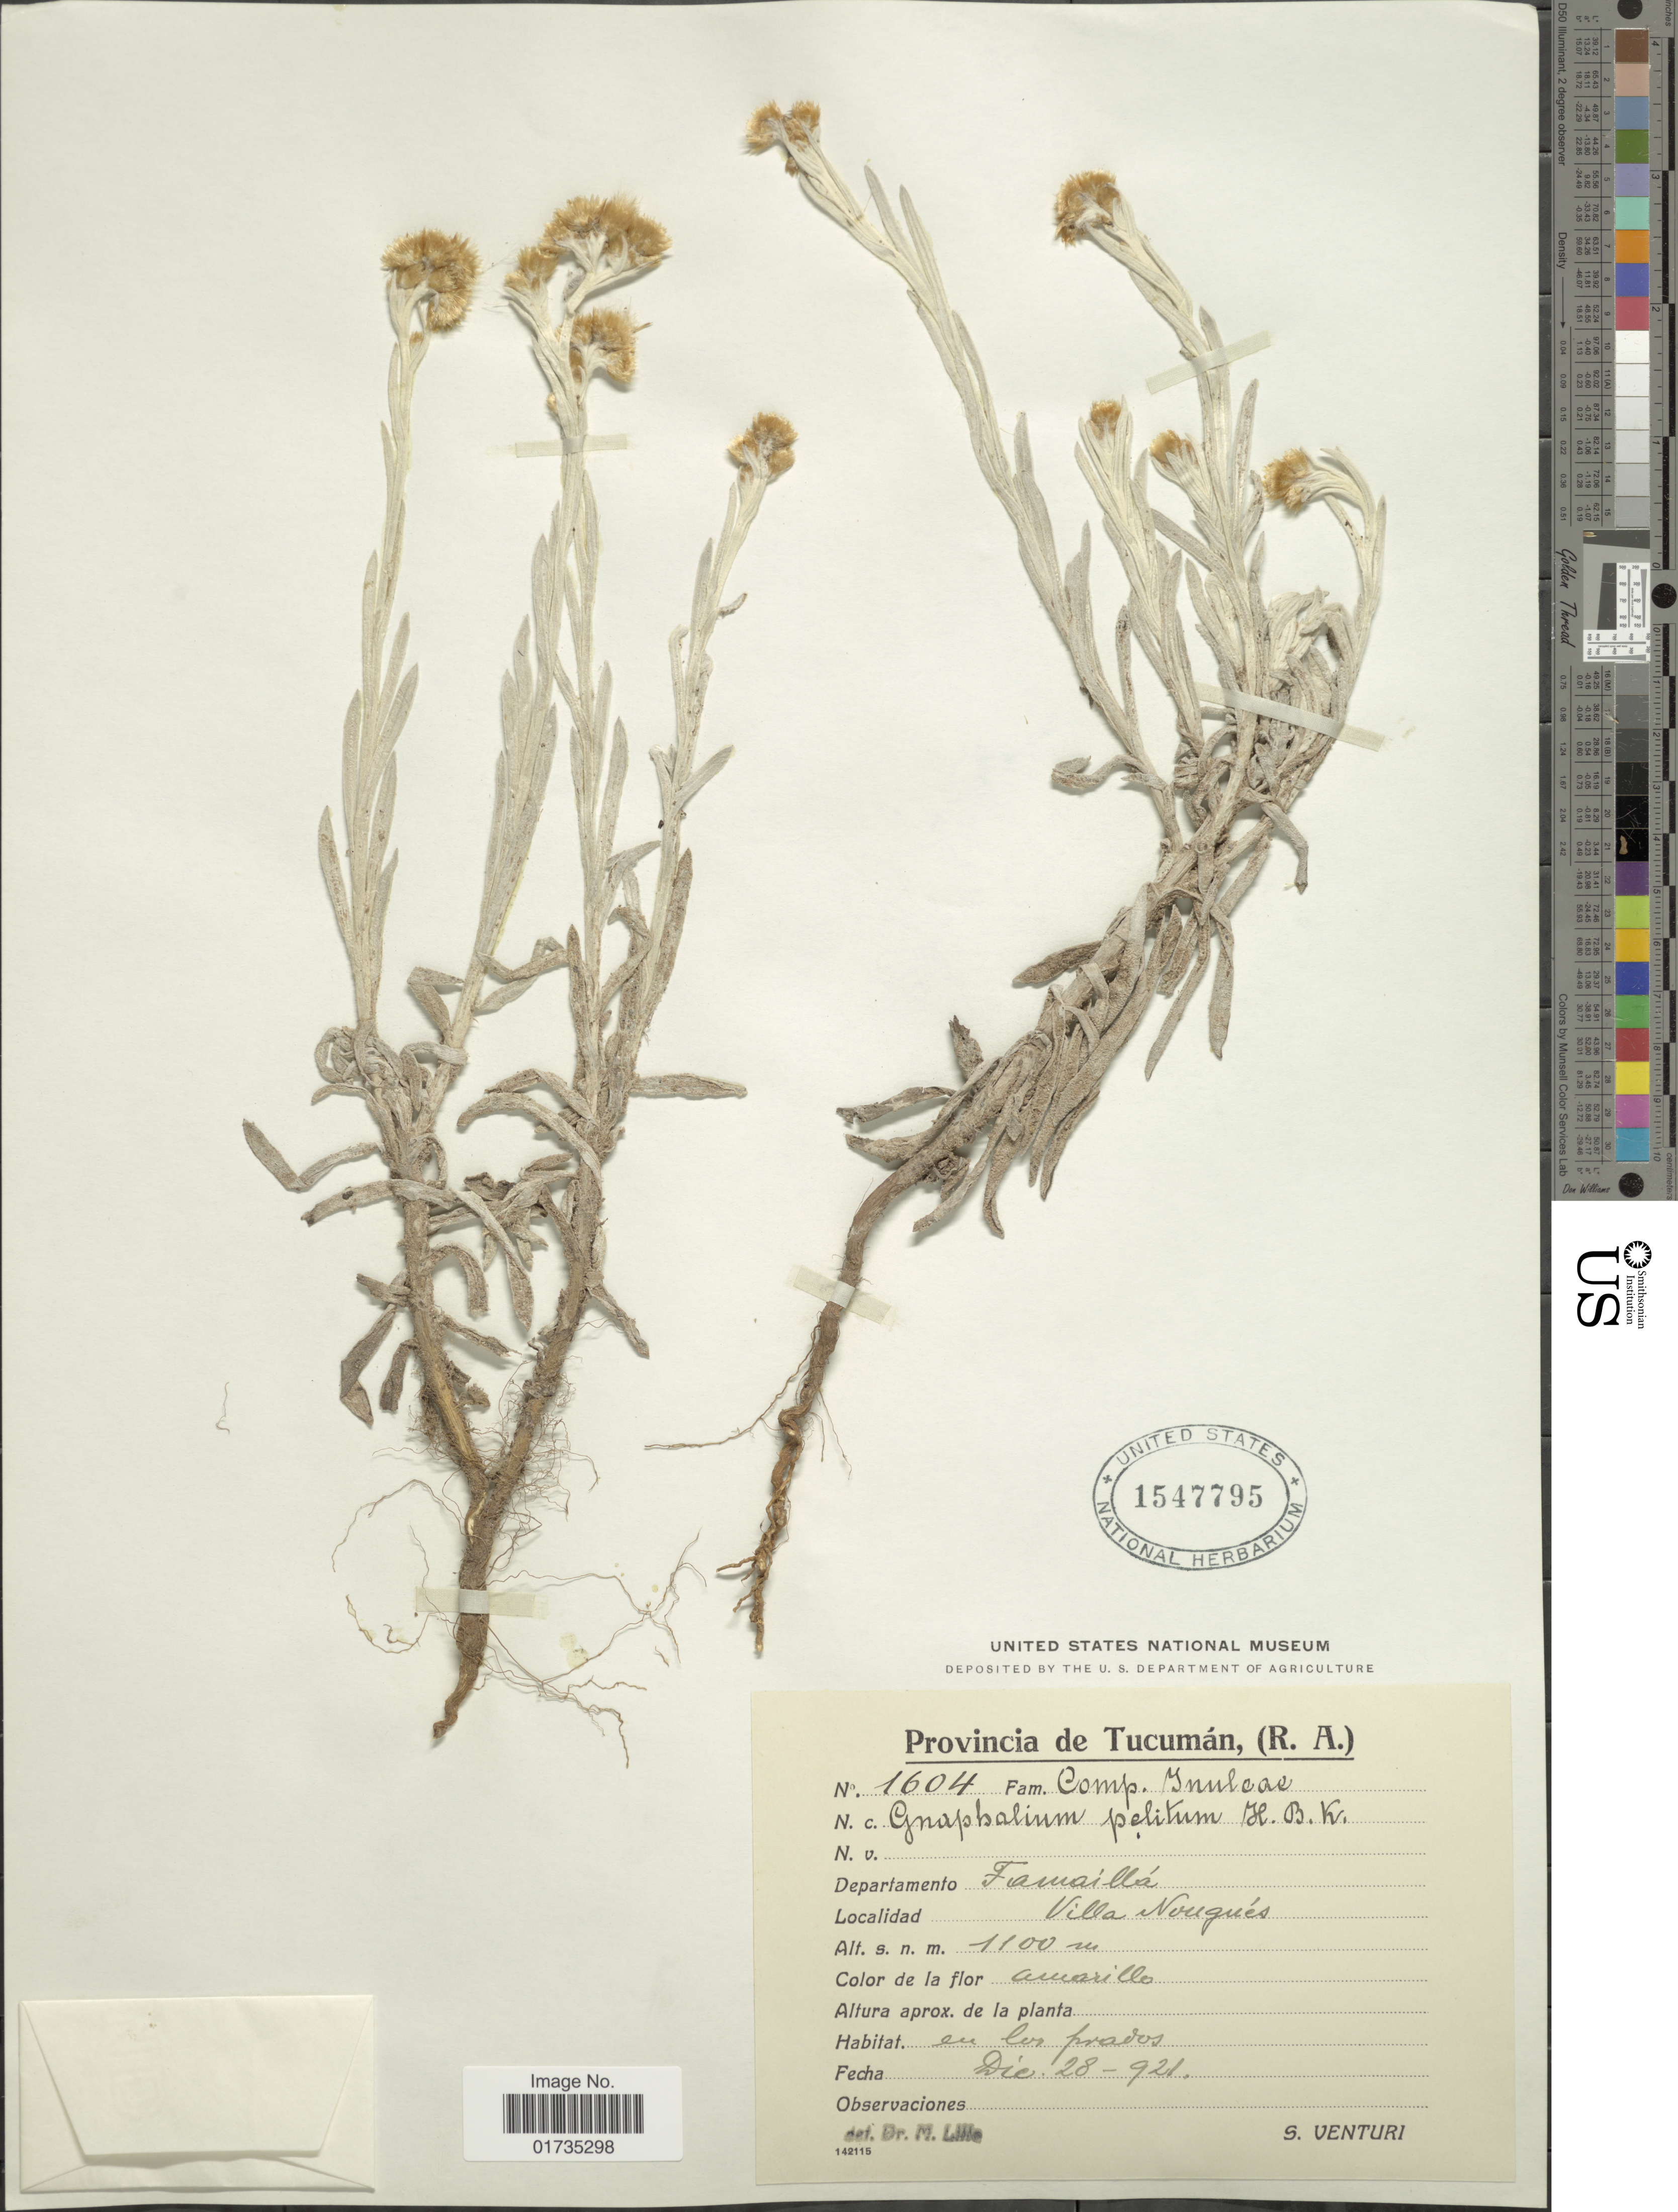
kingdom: Plantae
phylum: Tracheophyta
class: Magnoliopsida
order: Asterales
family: Asteraceae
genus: Achyrocline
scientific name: Achyrocline alata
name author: (Kunth) DC.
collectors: S. Venturi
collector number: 1604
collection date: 1921-12-28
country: Argentina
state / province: Tucuman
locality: Provincia de Tucuman (R. A. ). Departamento Famailla. Villa Nougeus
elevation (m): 1100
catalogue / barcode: US 1547795